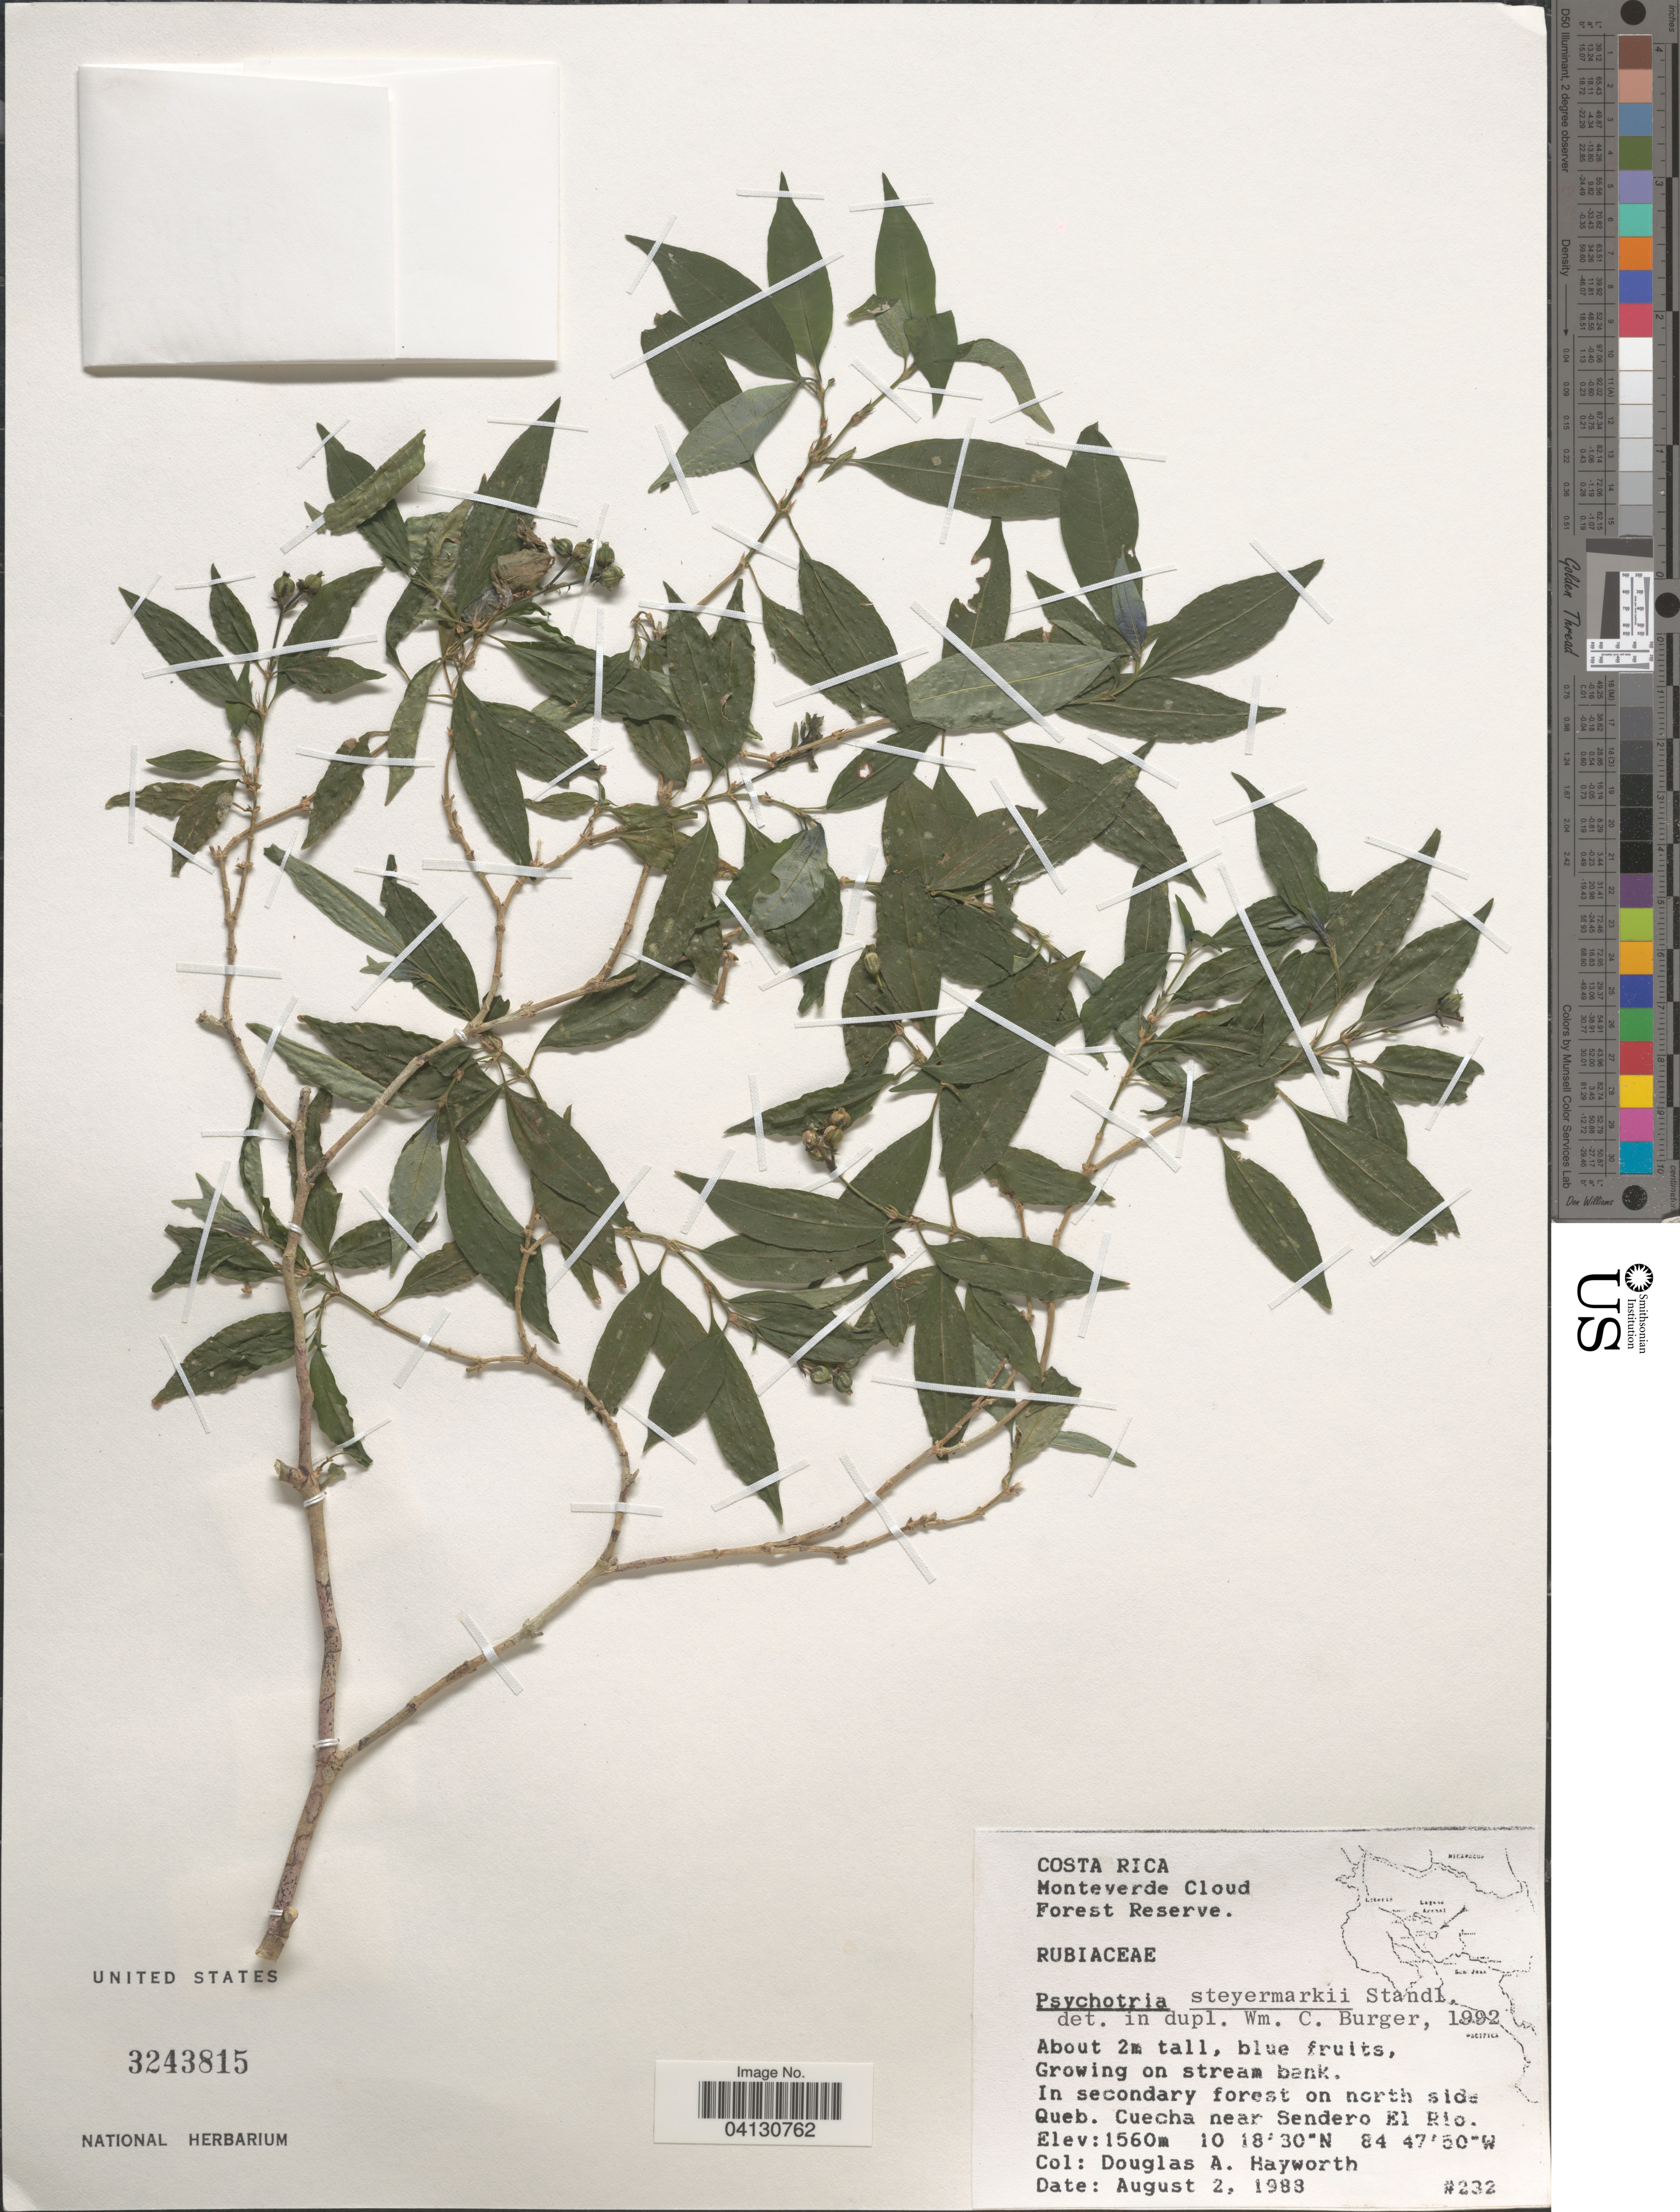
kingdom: Plantae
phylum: Tracheophyta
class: Magnoliopsida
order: Gentianales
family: Rubiaceae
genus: Psychotria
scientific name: Psychotria steyermarkii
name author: Standl.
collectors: D. Hayworth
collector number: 232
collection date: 1988-08-02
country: Costa Rica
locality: Monteverde Cloud. Forest Reserve. In secondary forest on north side Queb. Cuecha near Sendero El Rio.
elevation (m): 1560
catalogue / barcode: US 3243815